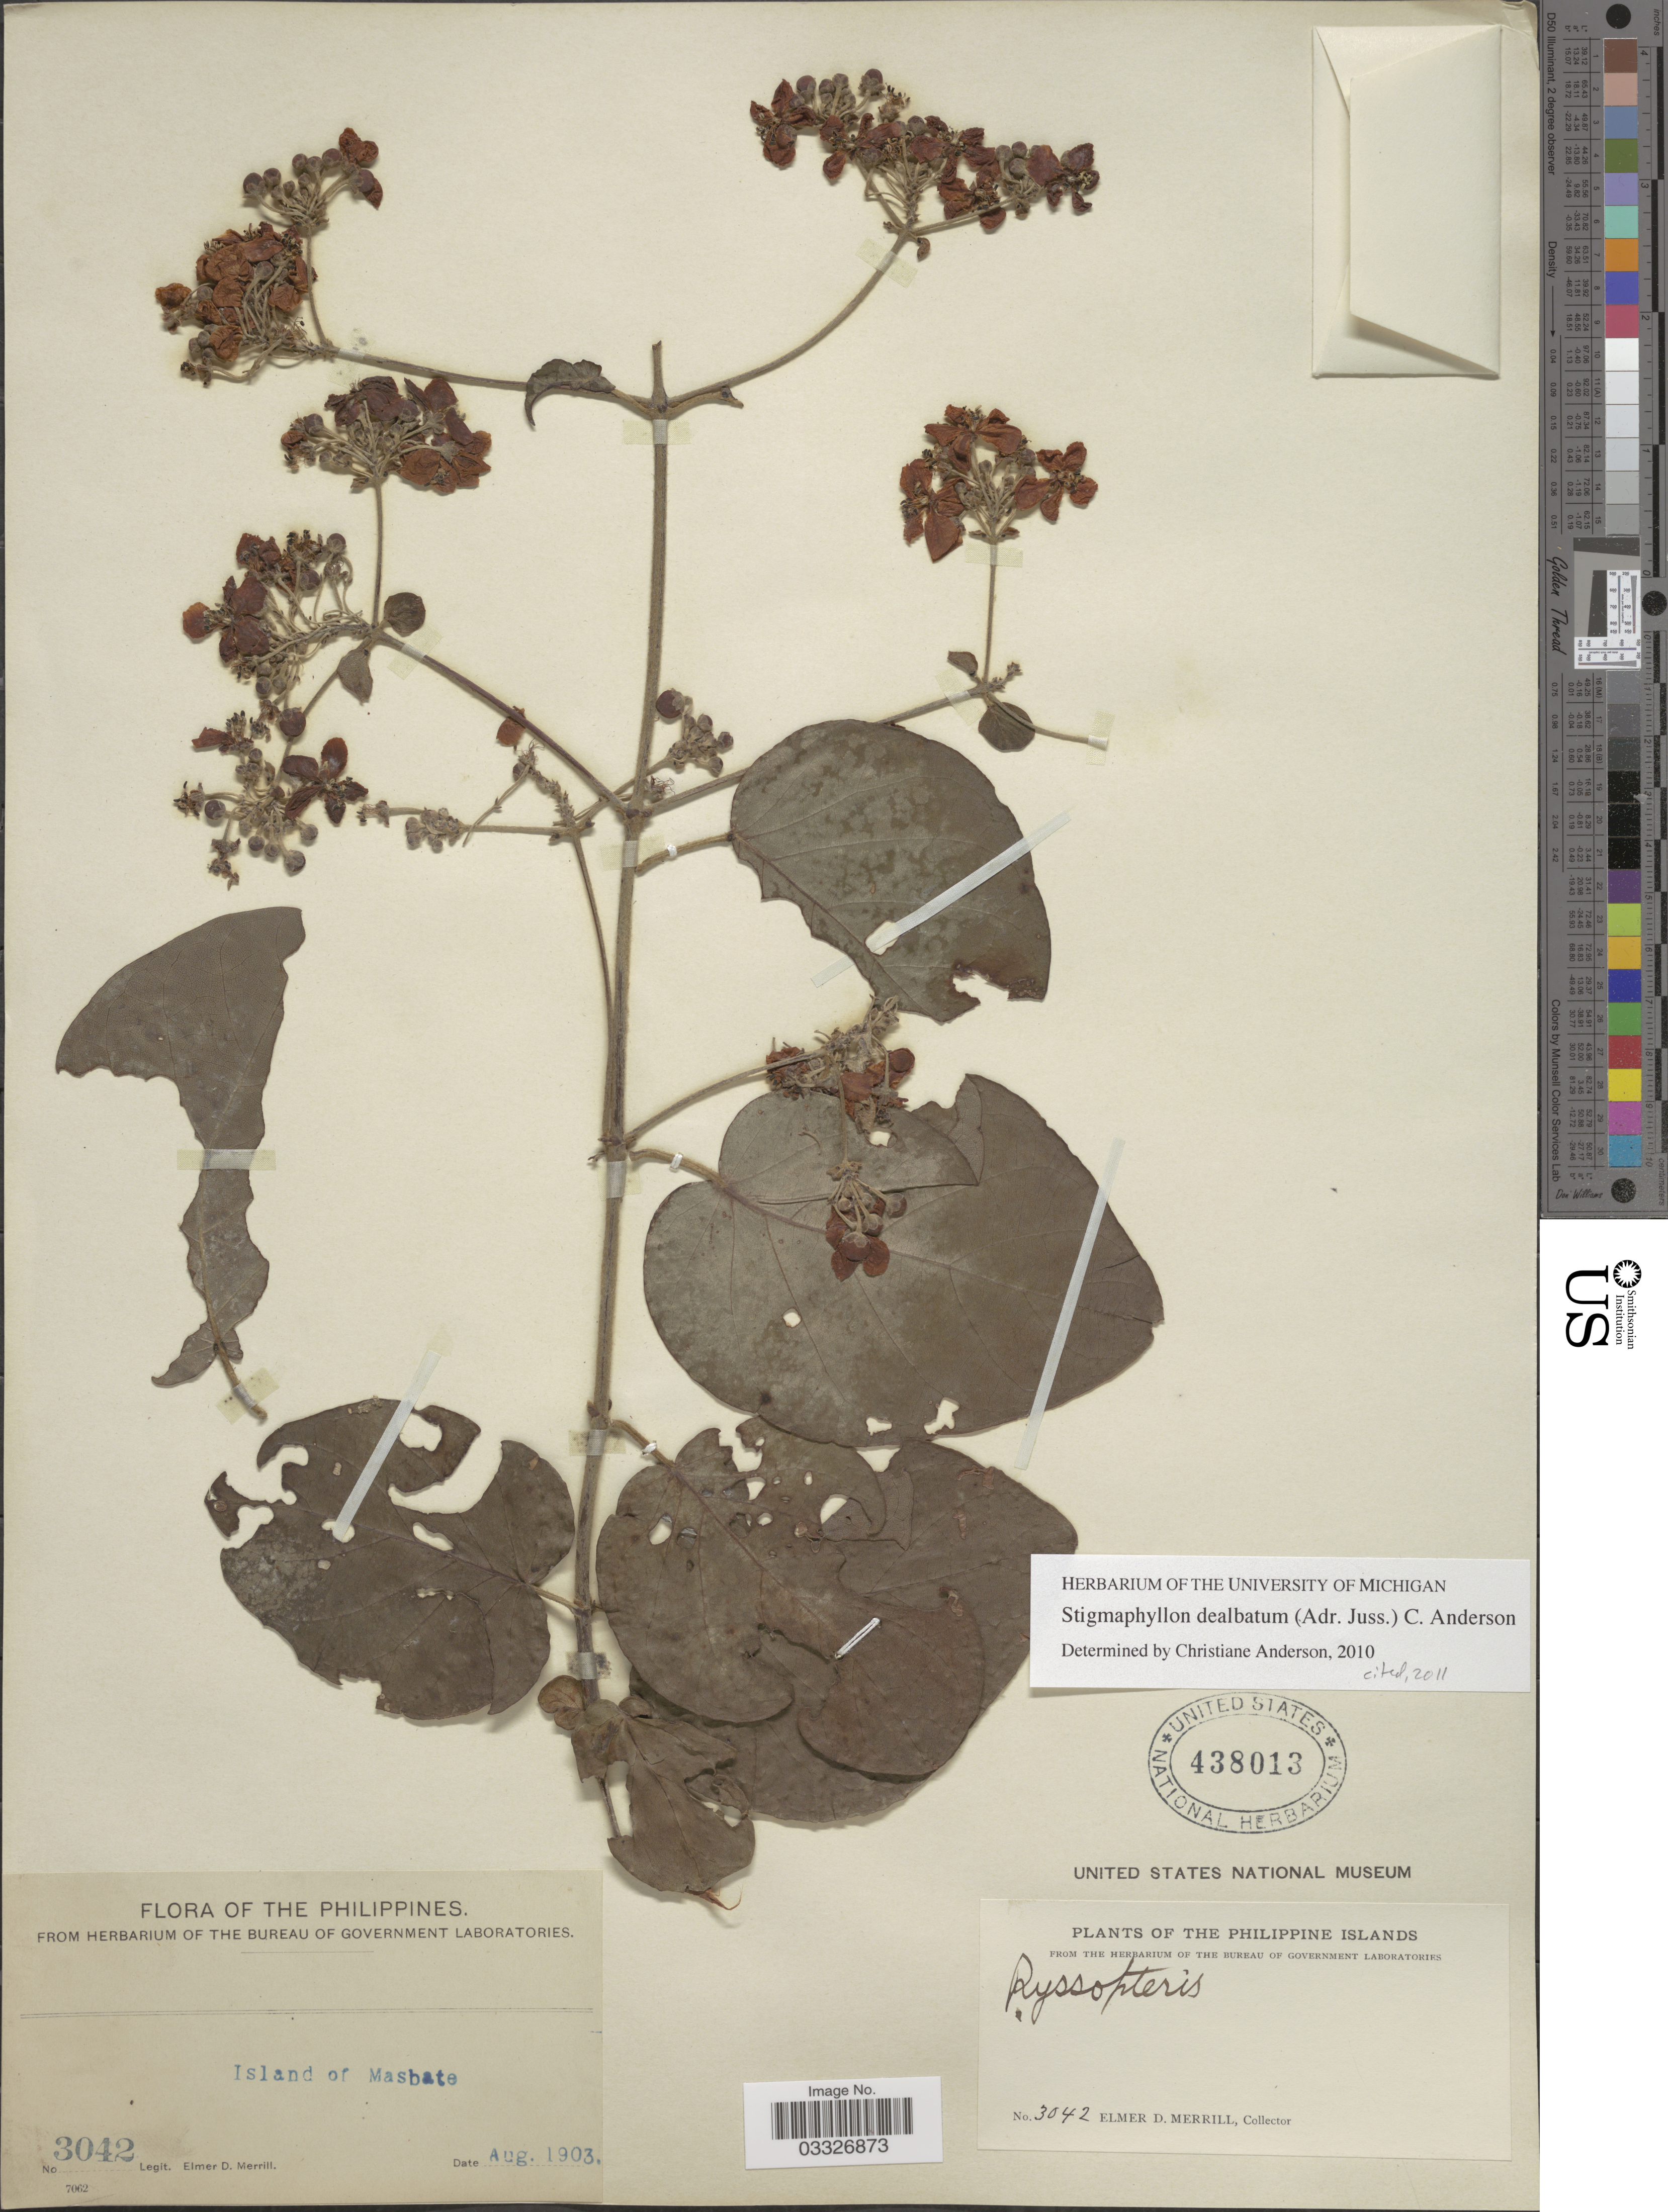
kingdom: Plantae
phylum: Tracheophyta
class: Magnoliopsida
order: Malpighiales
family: Malpighiaceae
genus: Stigmaphyllon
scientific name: Stigmaphyllon dealbatum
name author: (A. Juss.) C.E. Anderson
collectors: E. D. Merrill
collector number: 3042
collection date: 1903-08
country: Philippines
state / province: Bicol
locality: Island of Masbate.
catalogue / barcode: US 438013